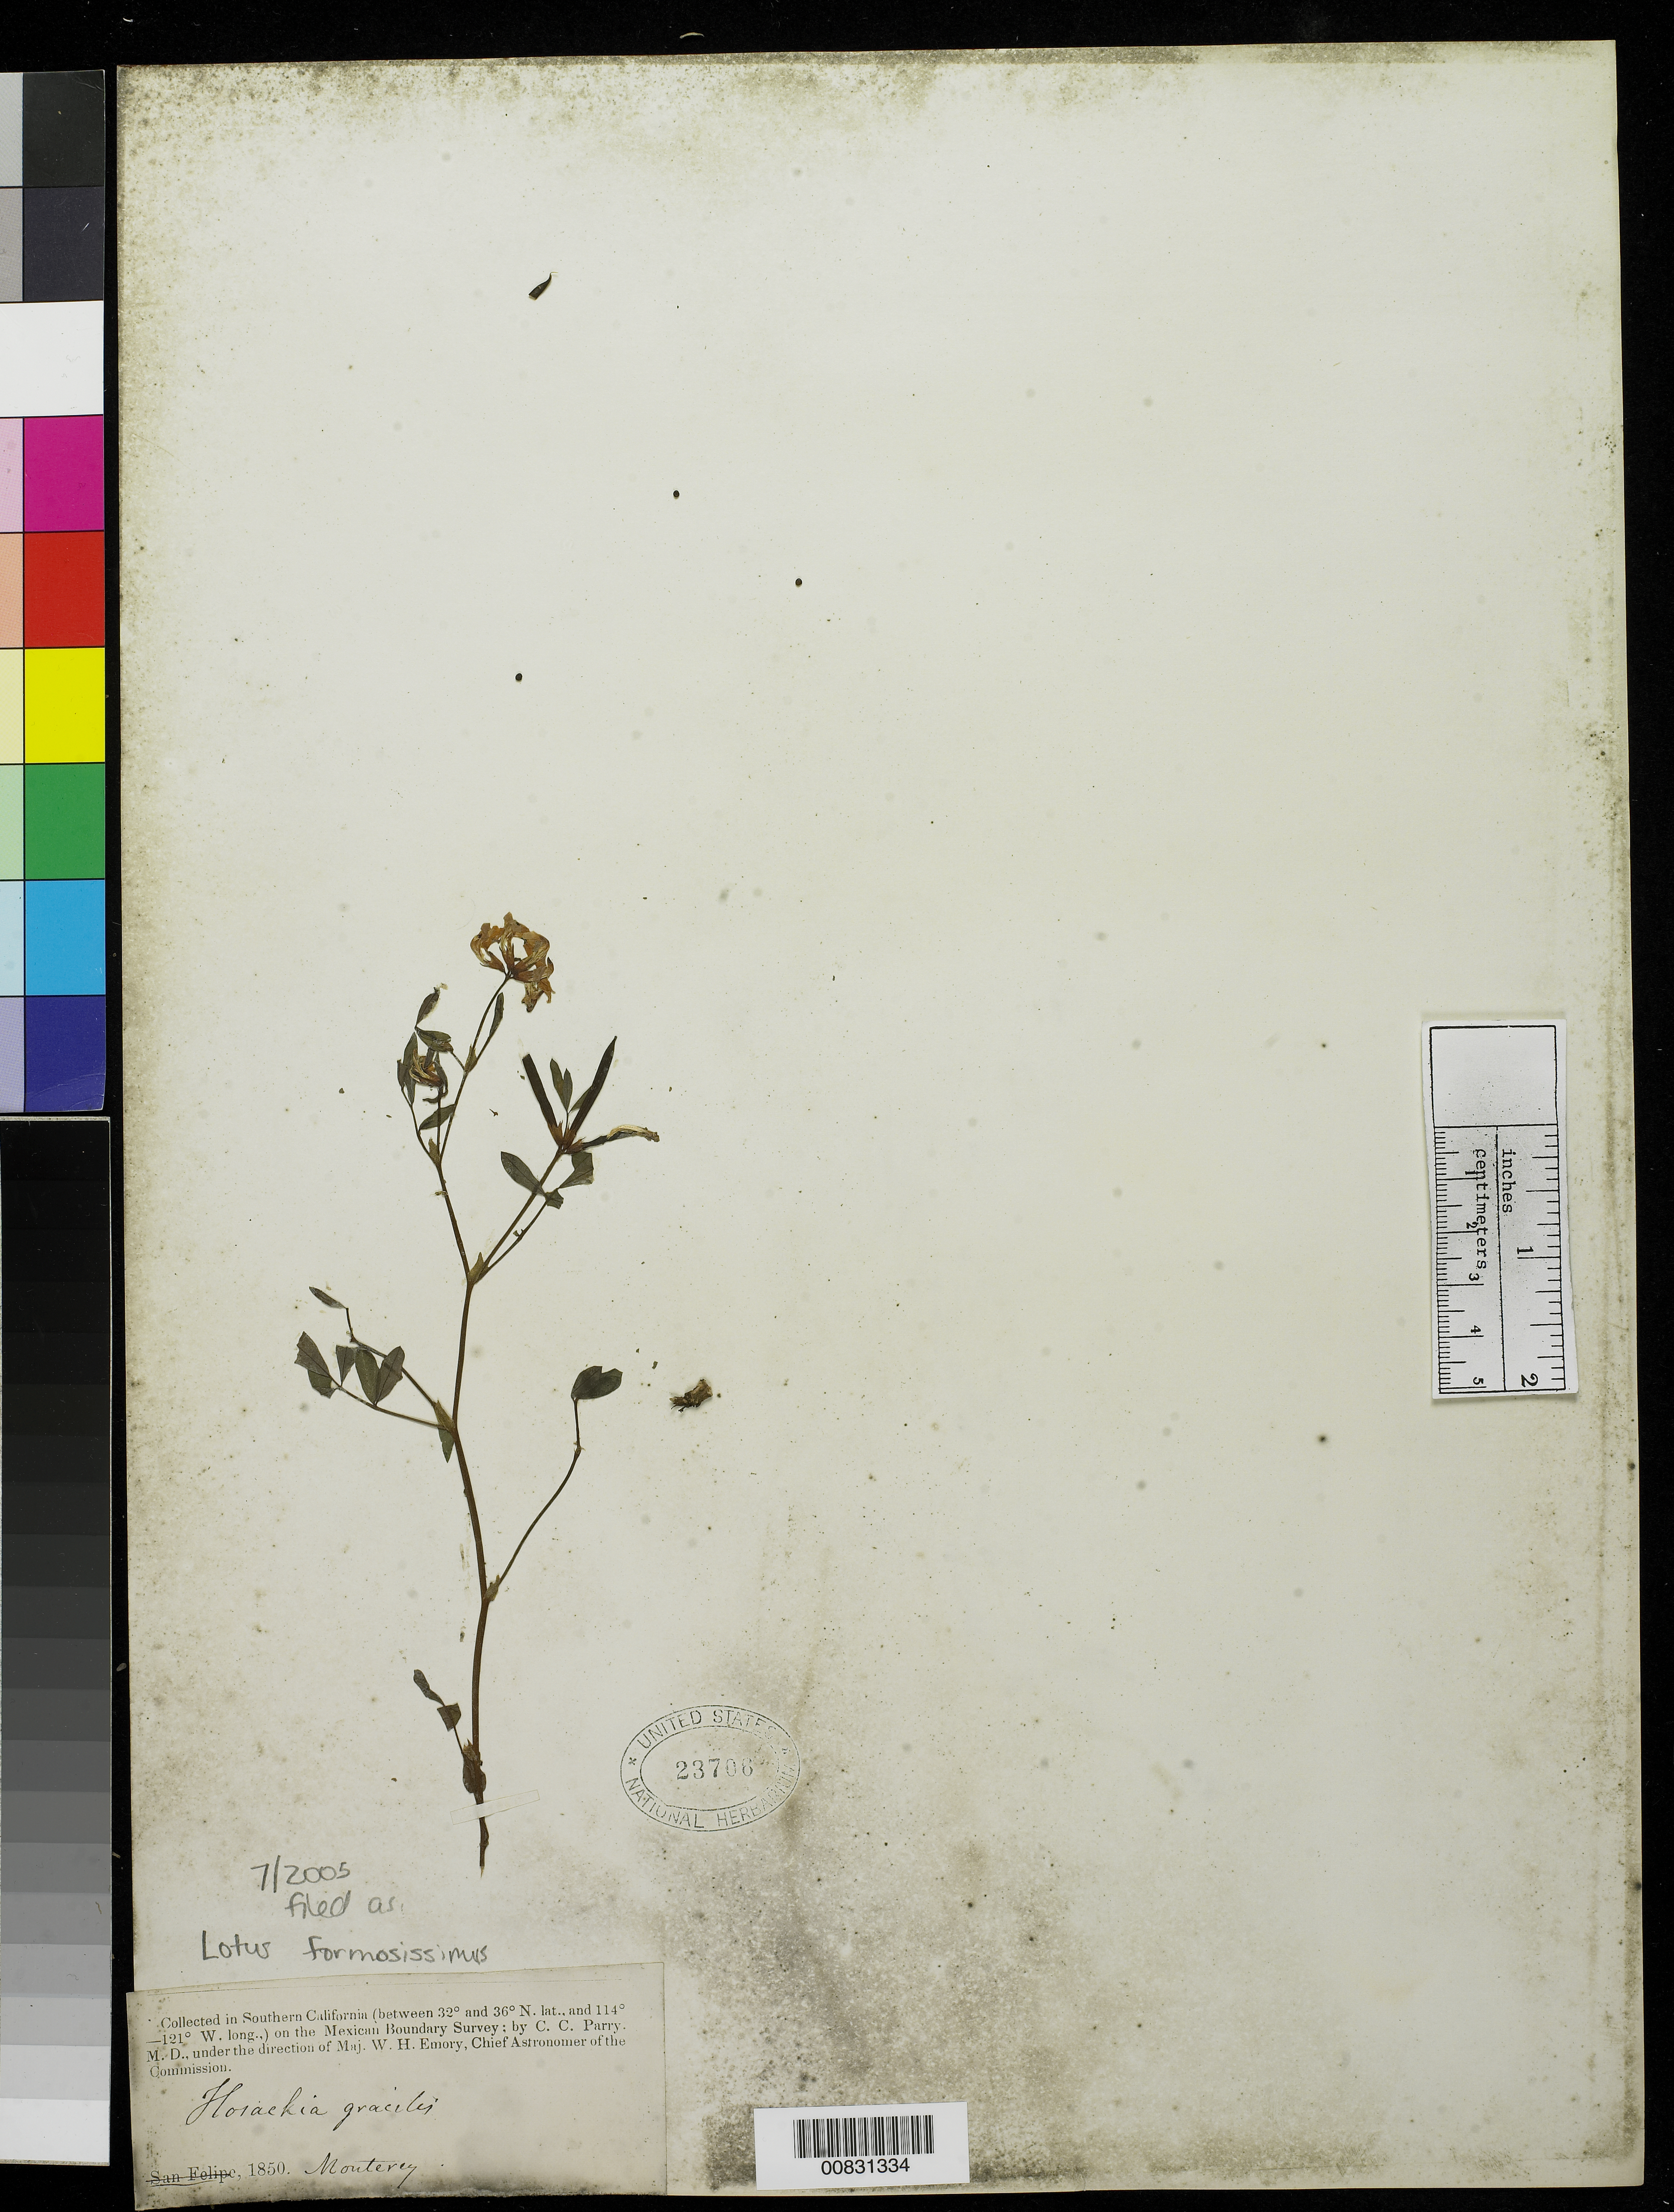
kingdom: Plantae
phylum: Tracheophyta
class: Magnoliopsida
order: Fabales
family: Fabaceae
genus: Hosackia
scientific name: Hosackia gracilis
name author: Benth.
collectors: C. C. Parry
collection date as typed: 1850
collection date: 1850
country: United States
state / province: California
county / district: Monterey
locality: Monterey, California.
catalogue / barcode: US 23706